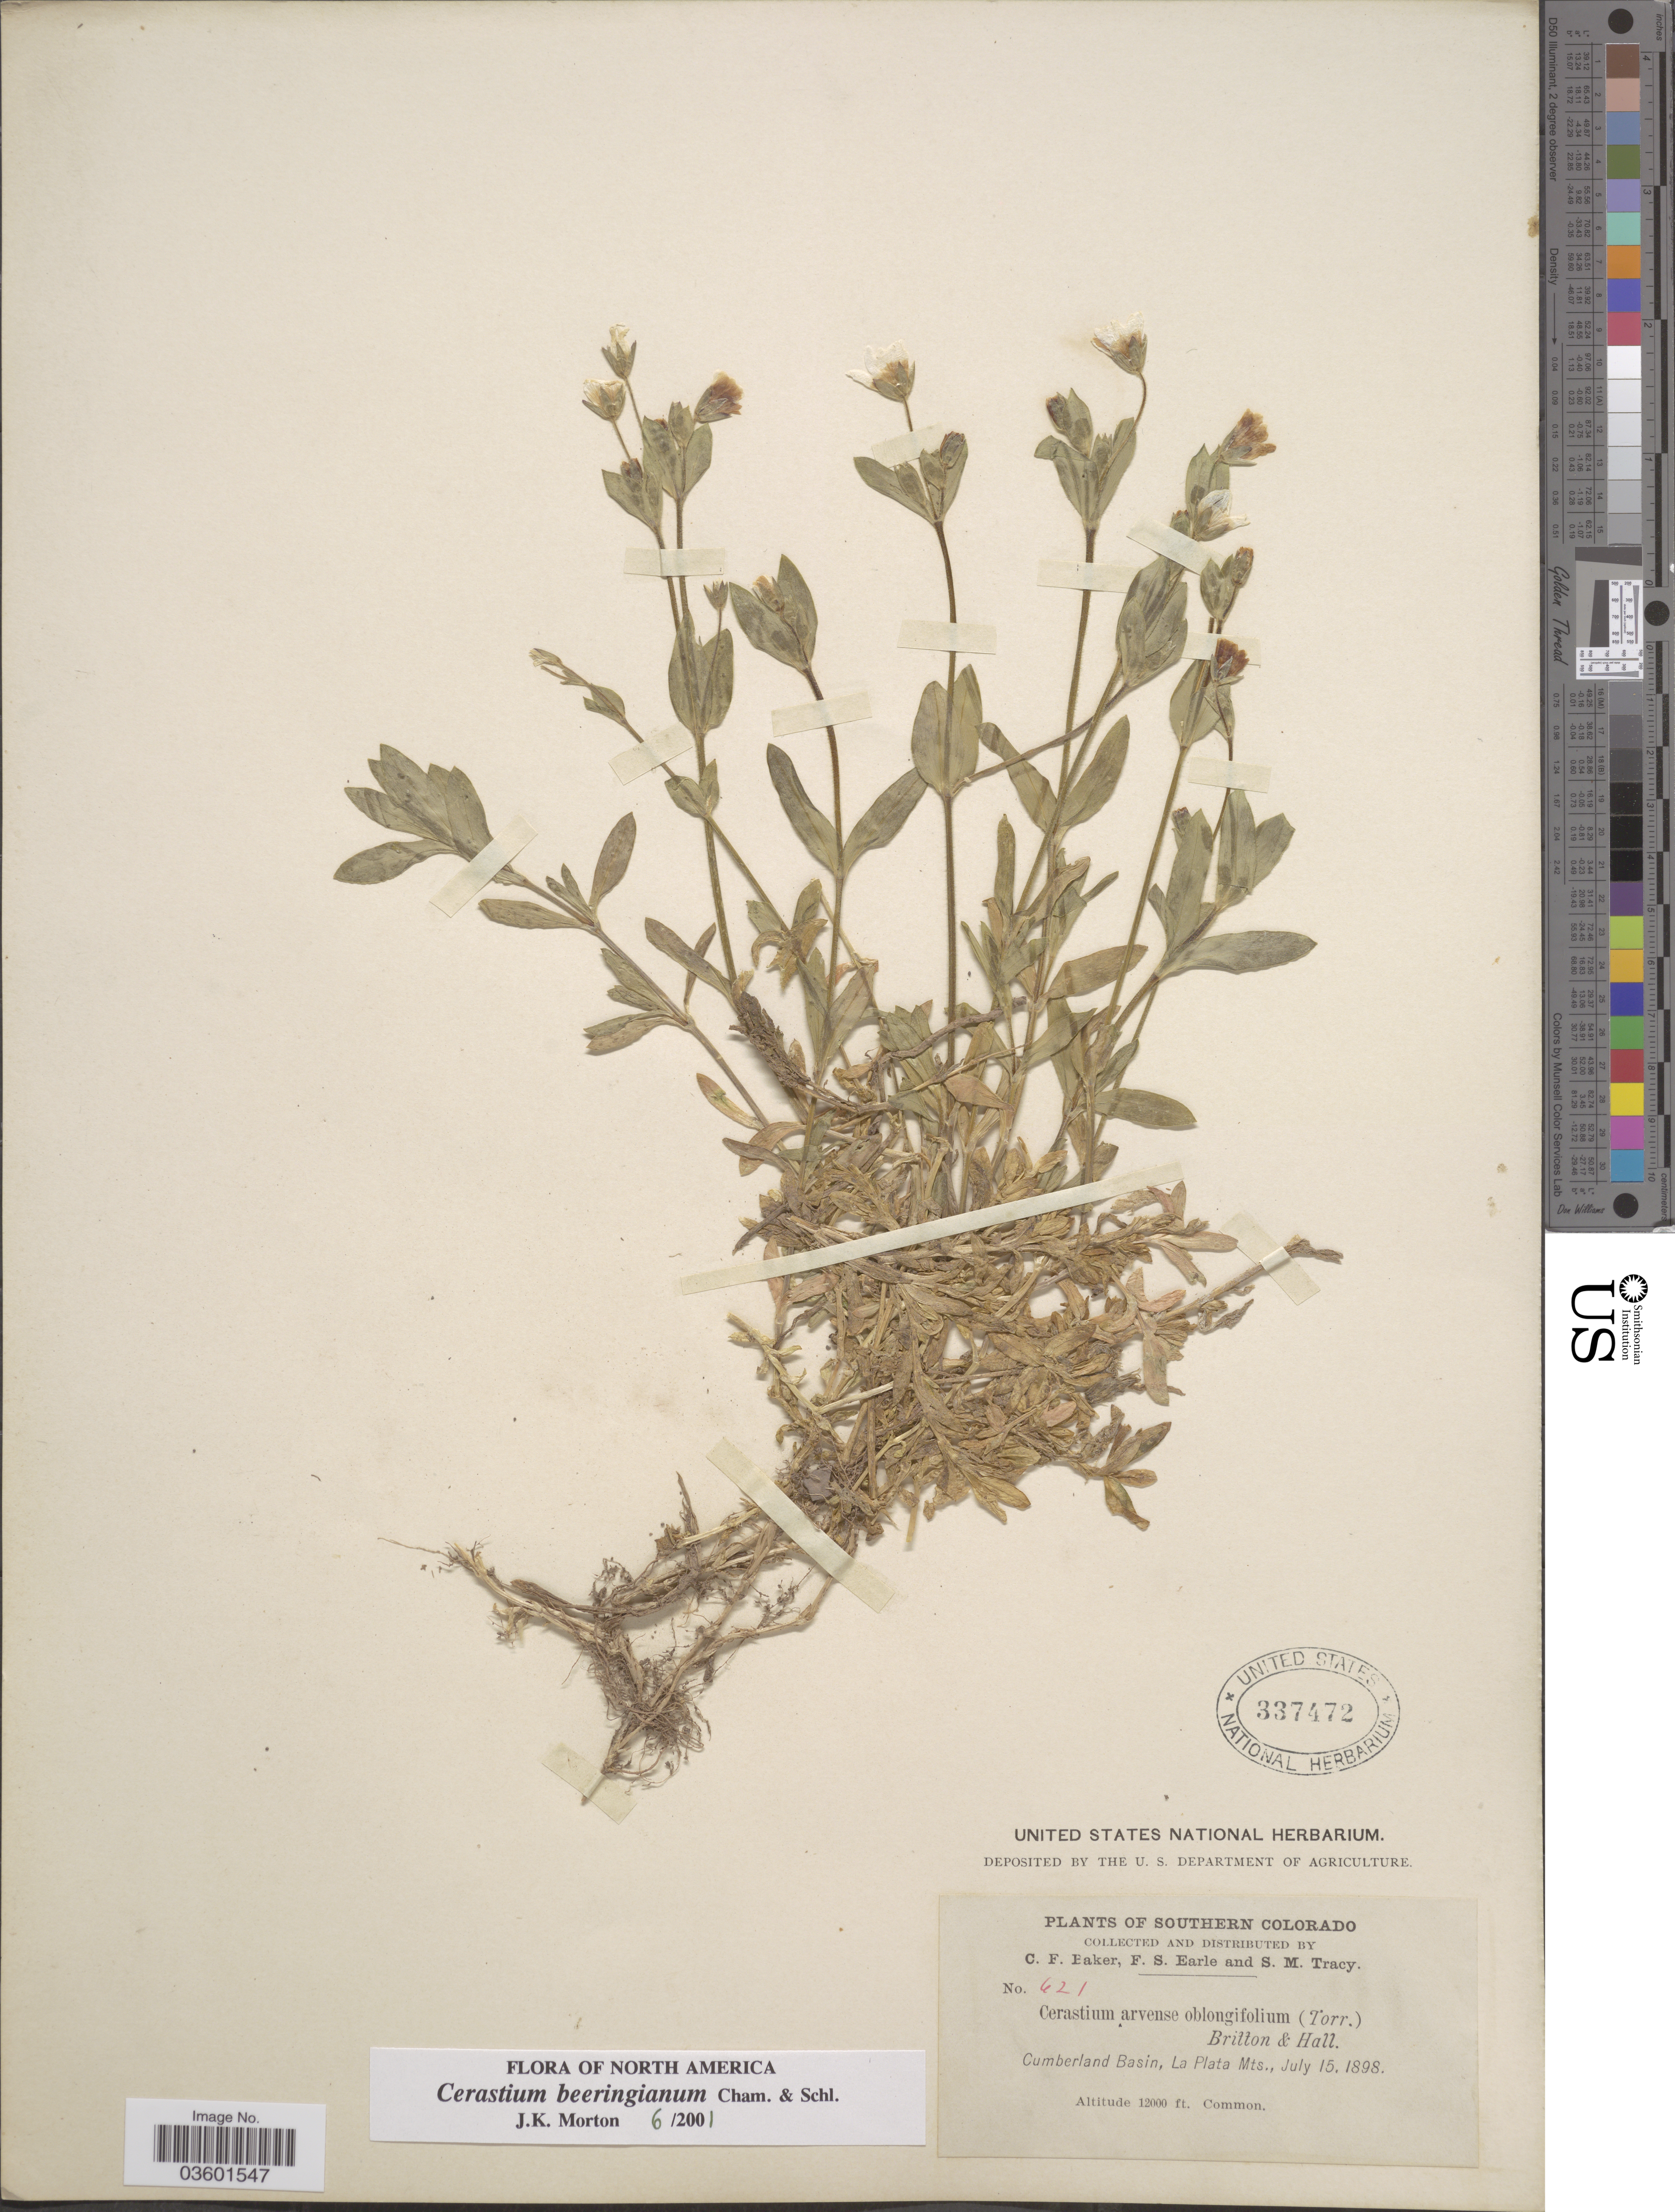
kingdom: Plantae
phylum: Tracheophyta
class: Magnoliopsida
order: Caryophyllales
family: Caryophyllaceae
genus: Cerastium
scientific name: Cerastium beeringianum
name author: Cham. & Schltdl.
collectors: C. F. Baker, F. S. Earle & S. M. Tracy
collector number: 621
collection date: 1898-07-15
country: United States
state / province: Colorado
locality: Southern Colorado. Cumberland Basin, La Plata Mts.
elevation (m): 3658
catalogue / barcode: US 337472